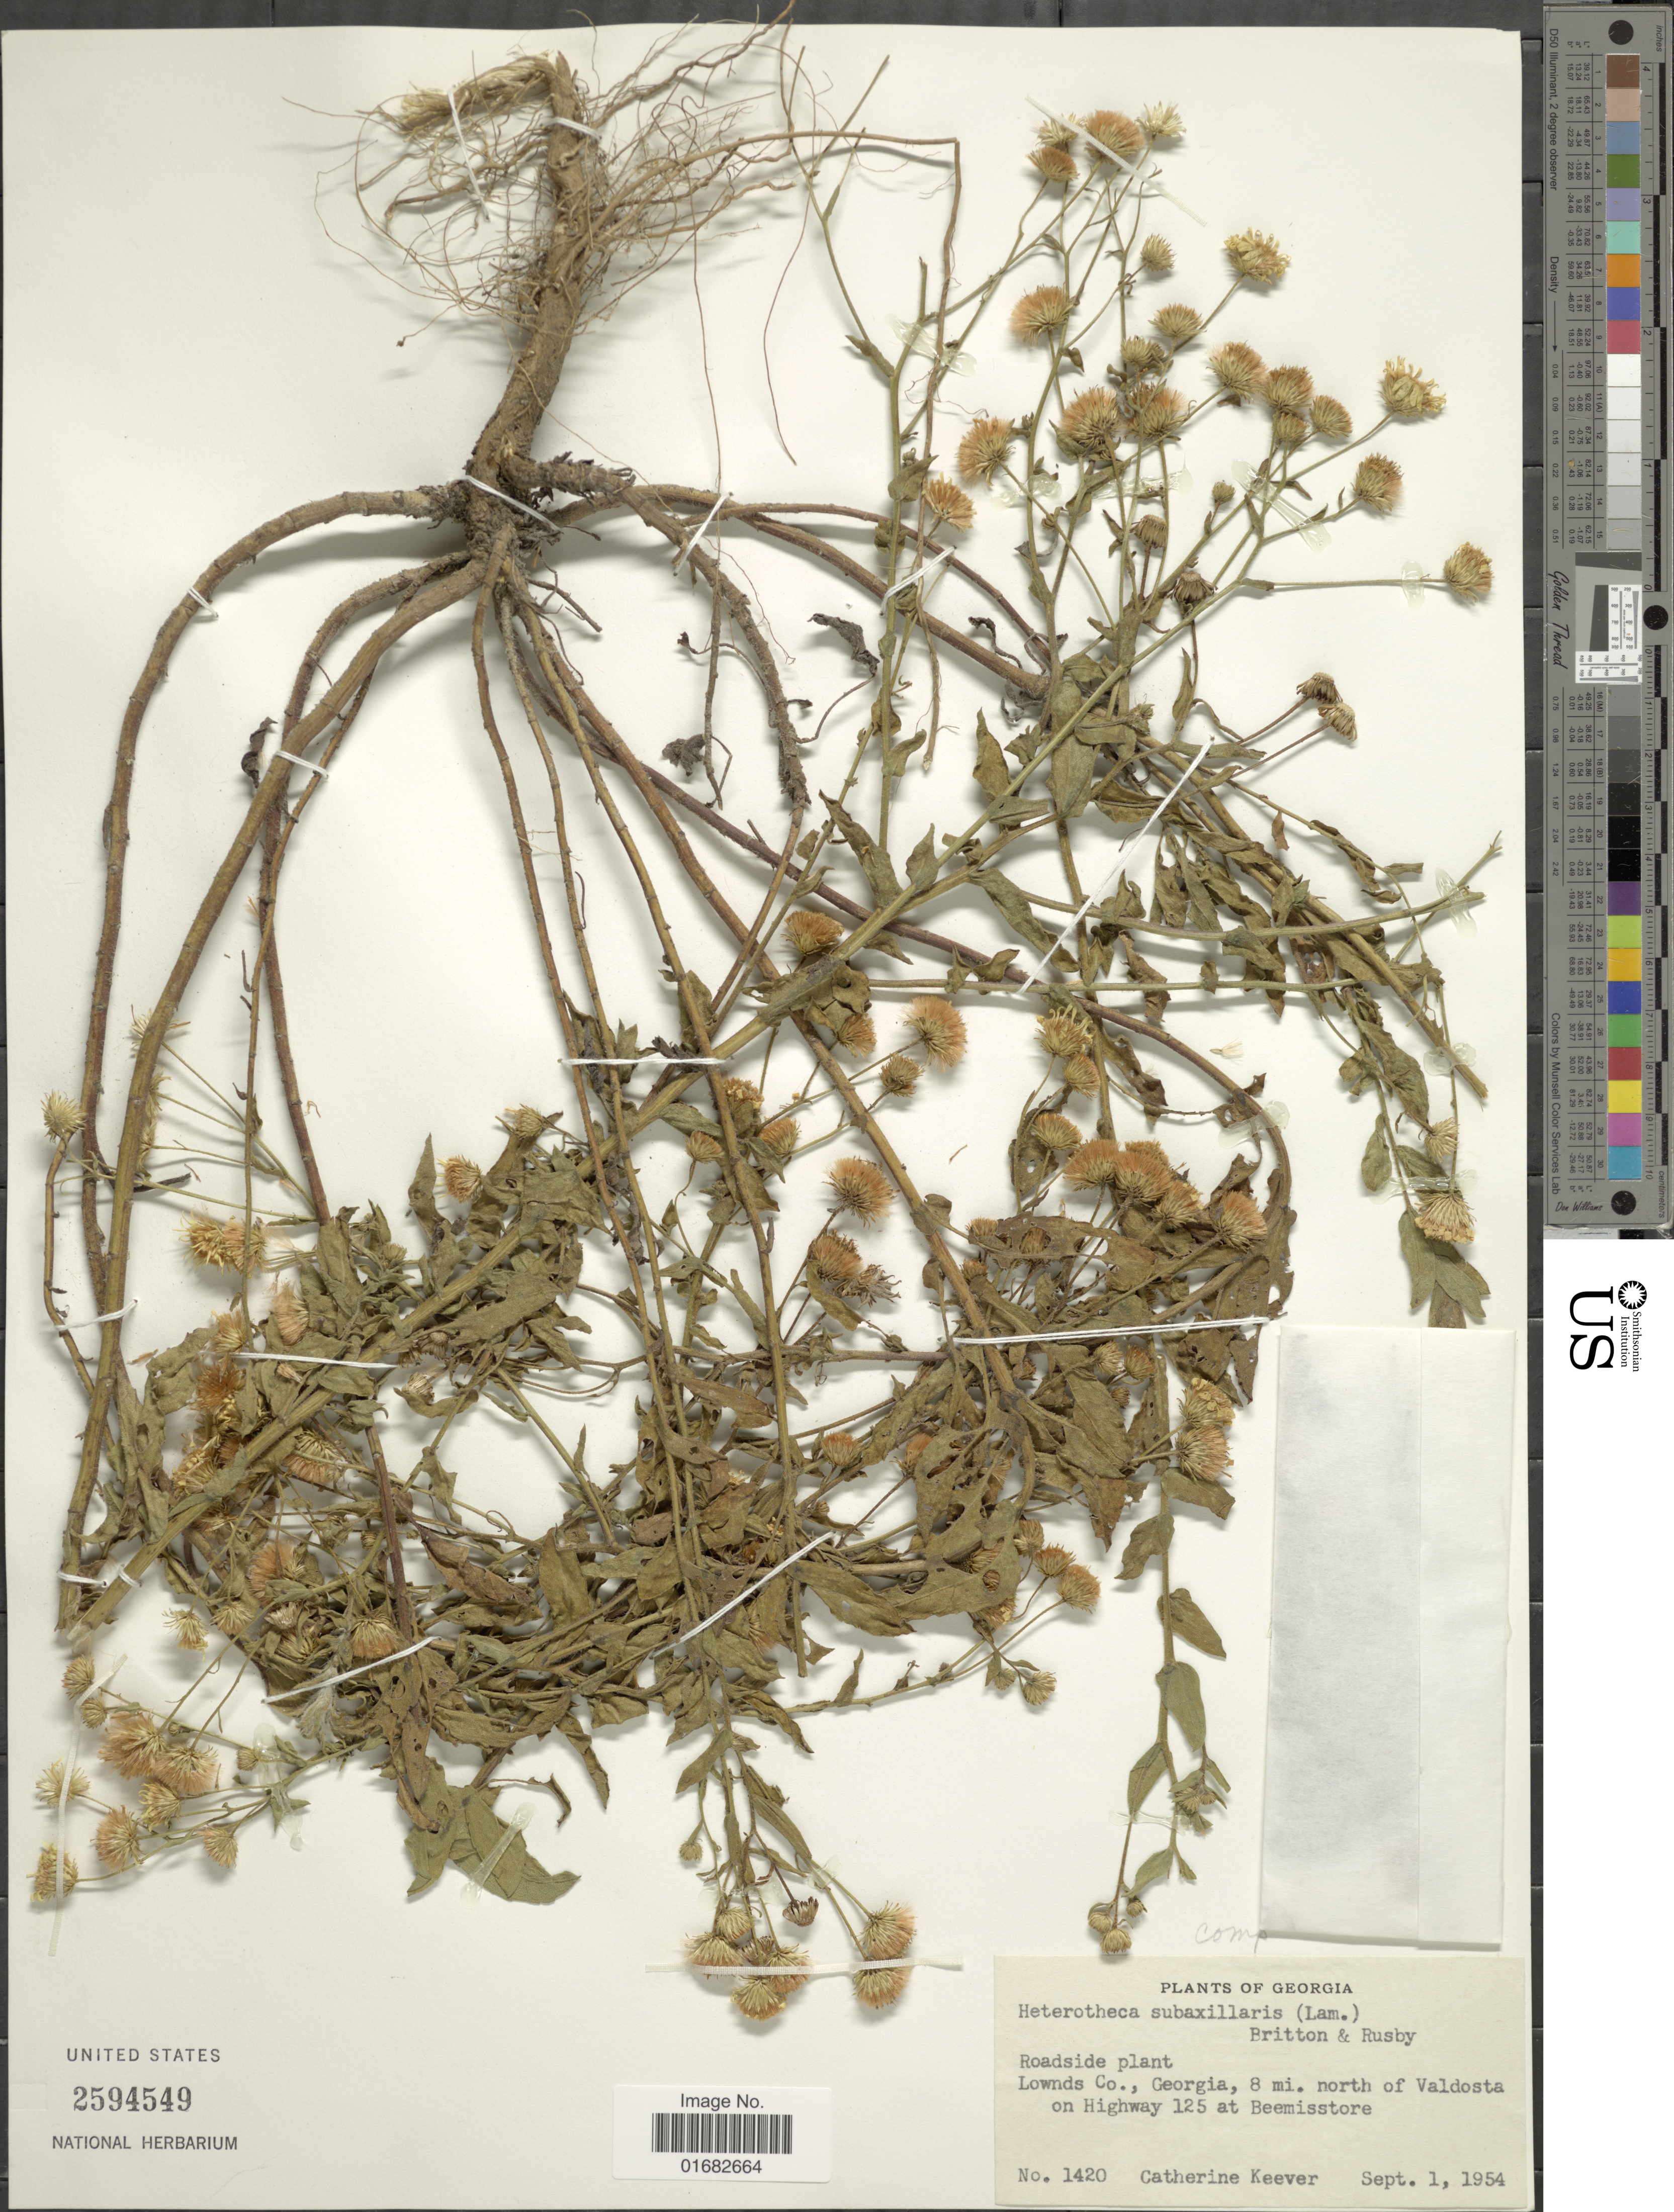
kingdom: Plantae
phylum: Tracheophyta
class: Magnoliopsida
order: Asterales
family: Asteraceae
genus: Heterotheca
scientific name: Heterotheca subaxillaris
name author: (Lam.) Britton & Rusby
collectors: C. Keever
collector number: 1420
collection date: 1954-09-01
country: United States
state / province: Georgia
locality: Lownds Co., 8 mi. north of Valdosta on Highway 125 at Beemisstore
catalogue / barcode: US 2594549